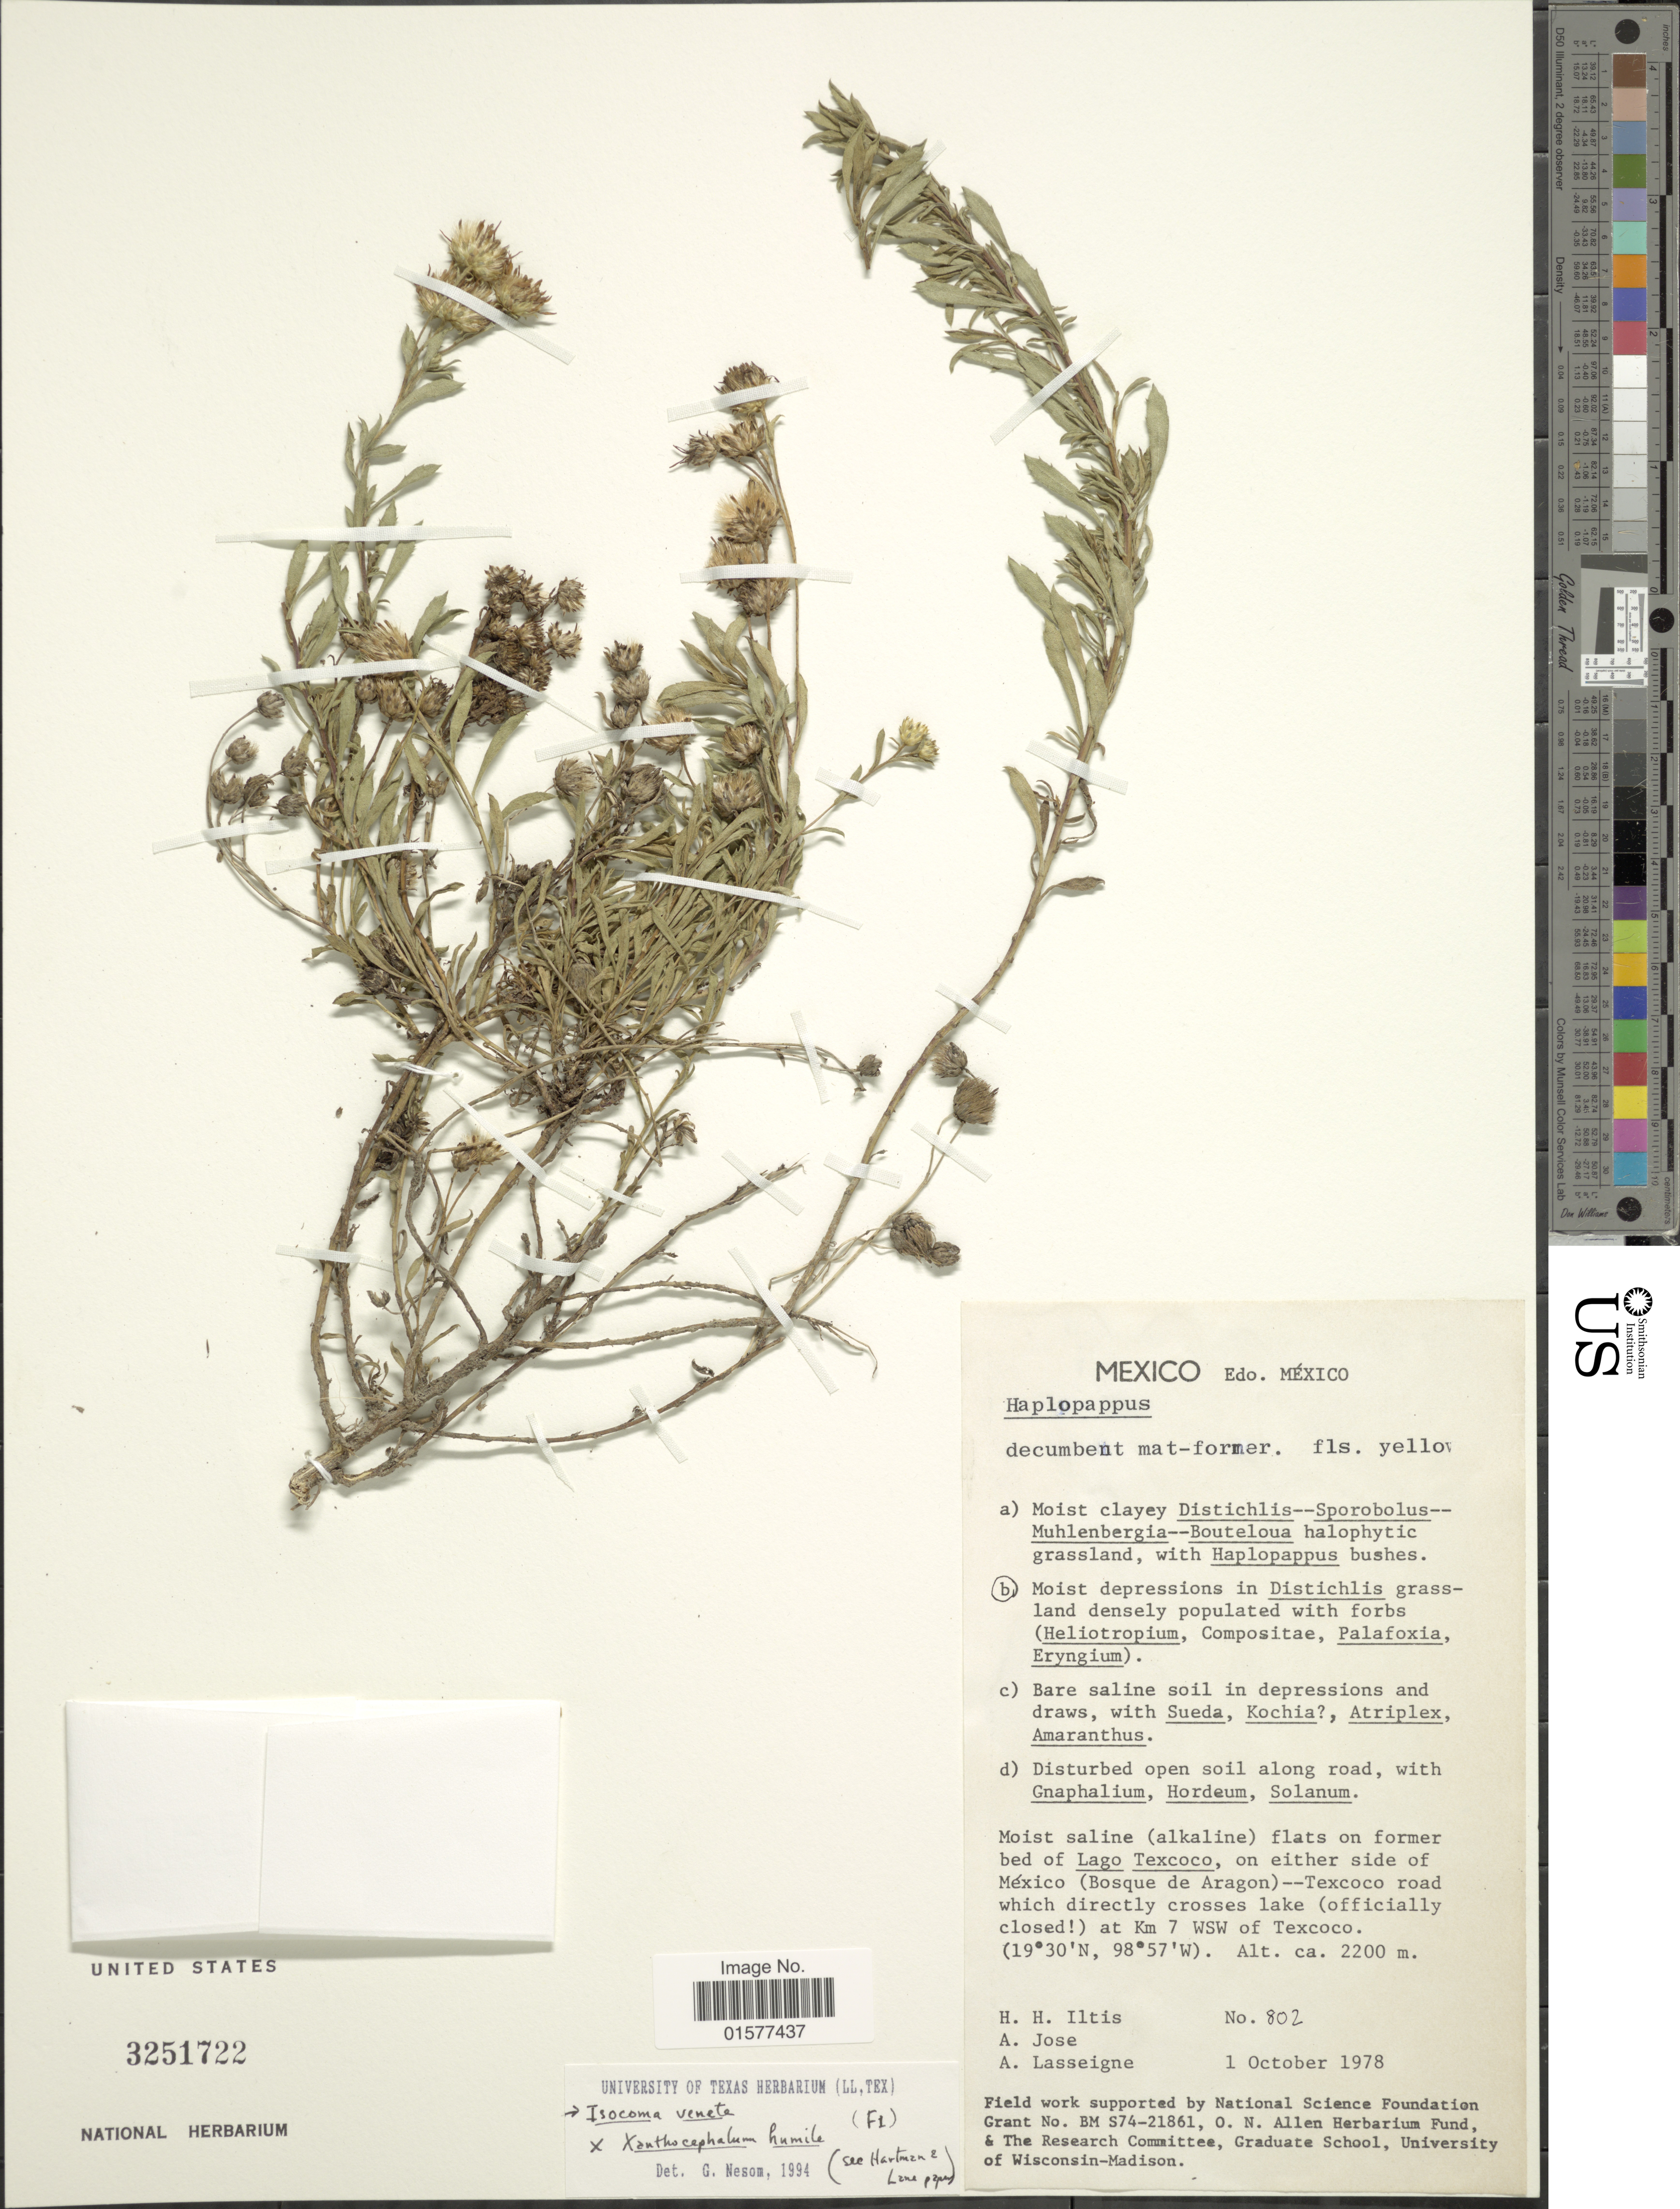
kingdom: Plantae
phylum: Tracheophyta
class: Magnoliopsida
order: Asterales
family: Asteraceae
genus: Isocoma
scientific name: Isocoma veneta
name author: (Kunth) Greene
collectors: H. H. Iltis, A. Jose & A. Lasseigne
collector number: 802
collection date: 1978-10-01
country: Mexico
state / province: México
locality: Flats on former bed of Lago Texcoco, on either side of Mexico (Bosque de Aragon), Texcoc road which directly crosses lake (officially closed) at Km 7 WSW of Texcoco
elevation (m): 2200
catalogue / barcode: US 3251722